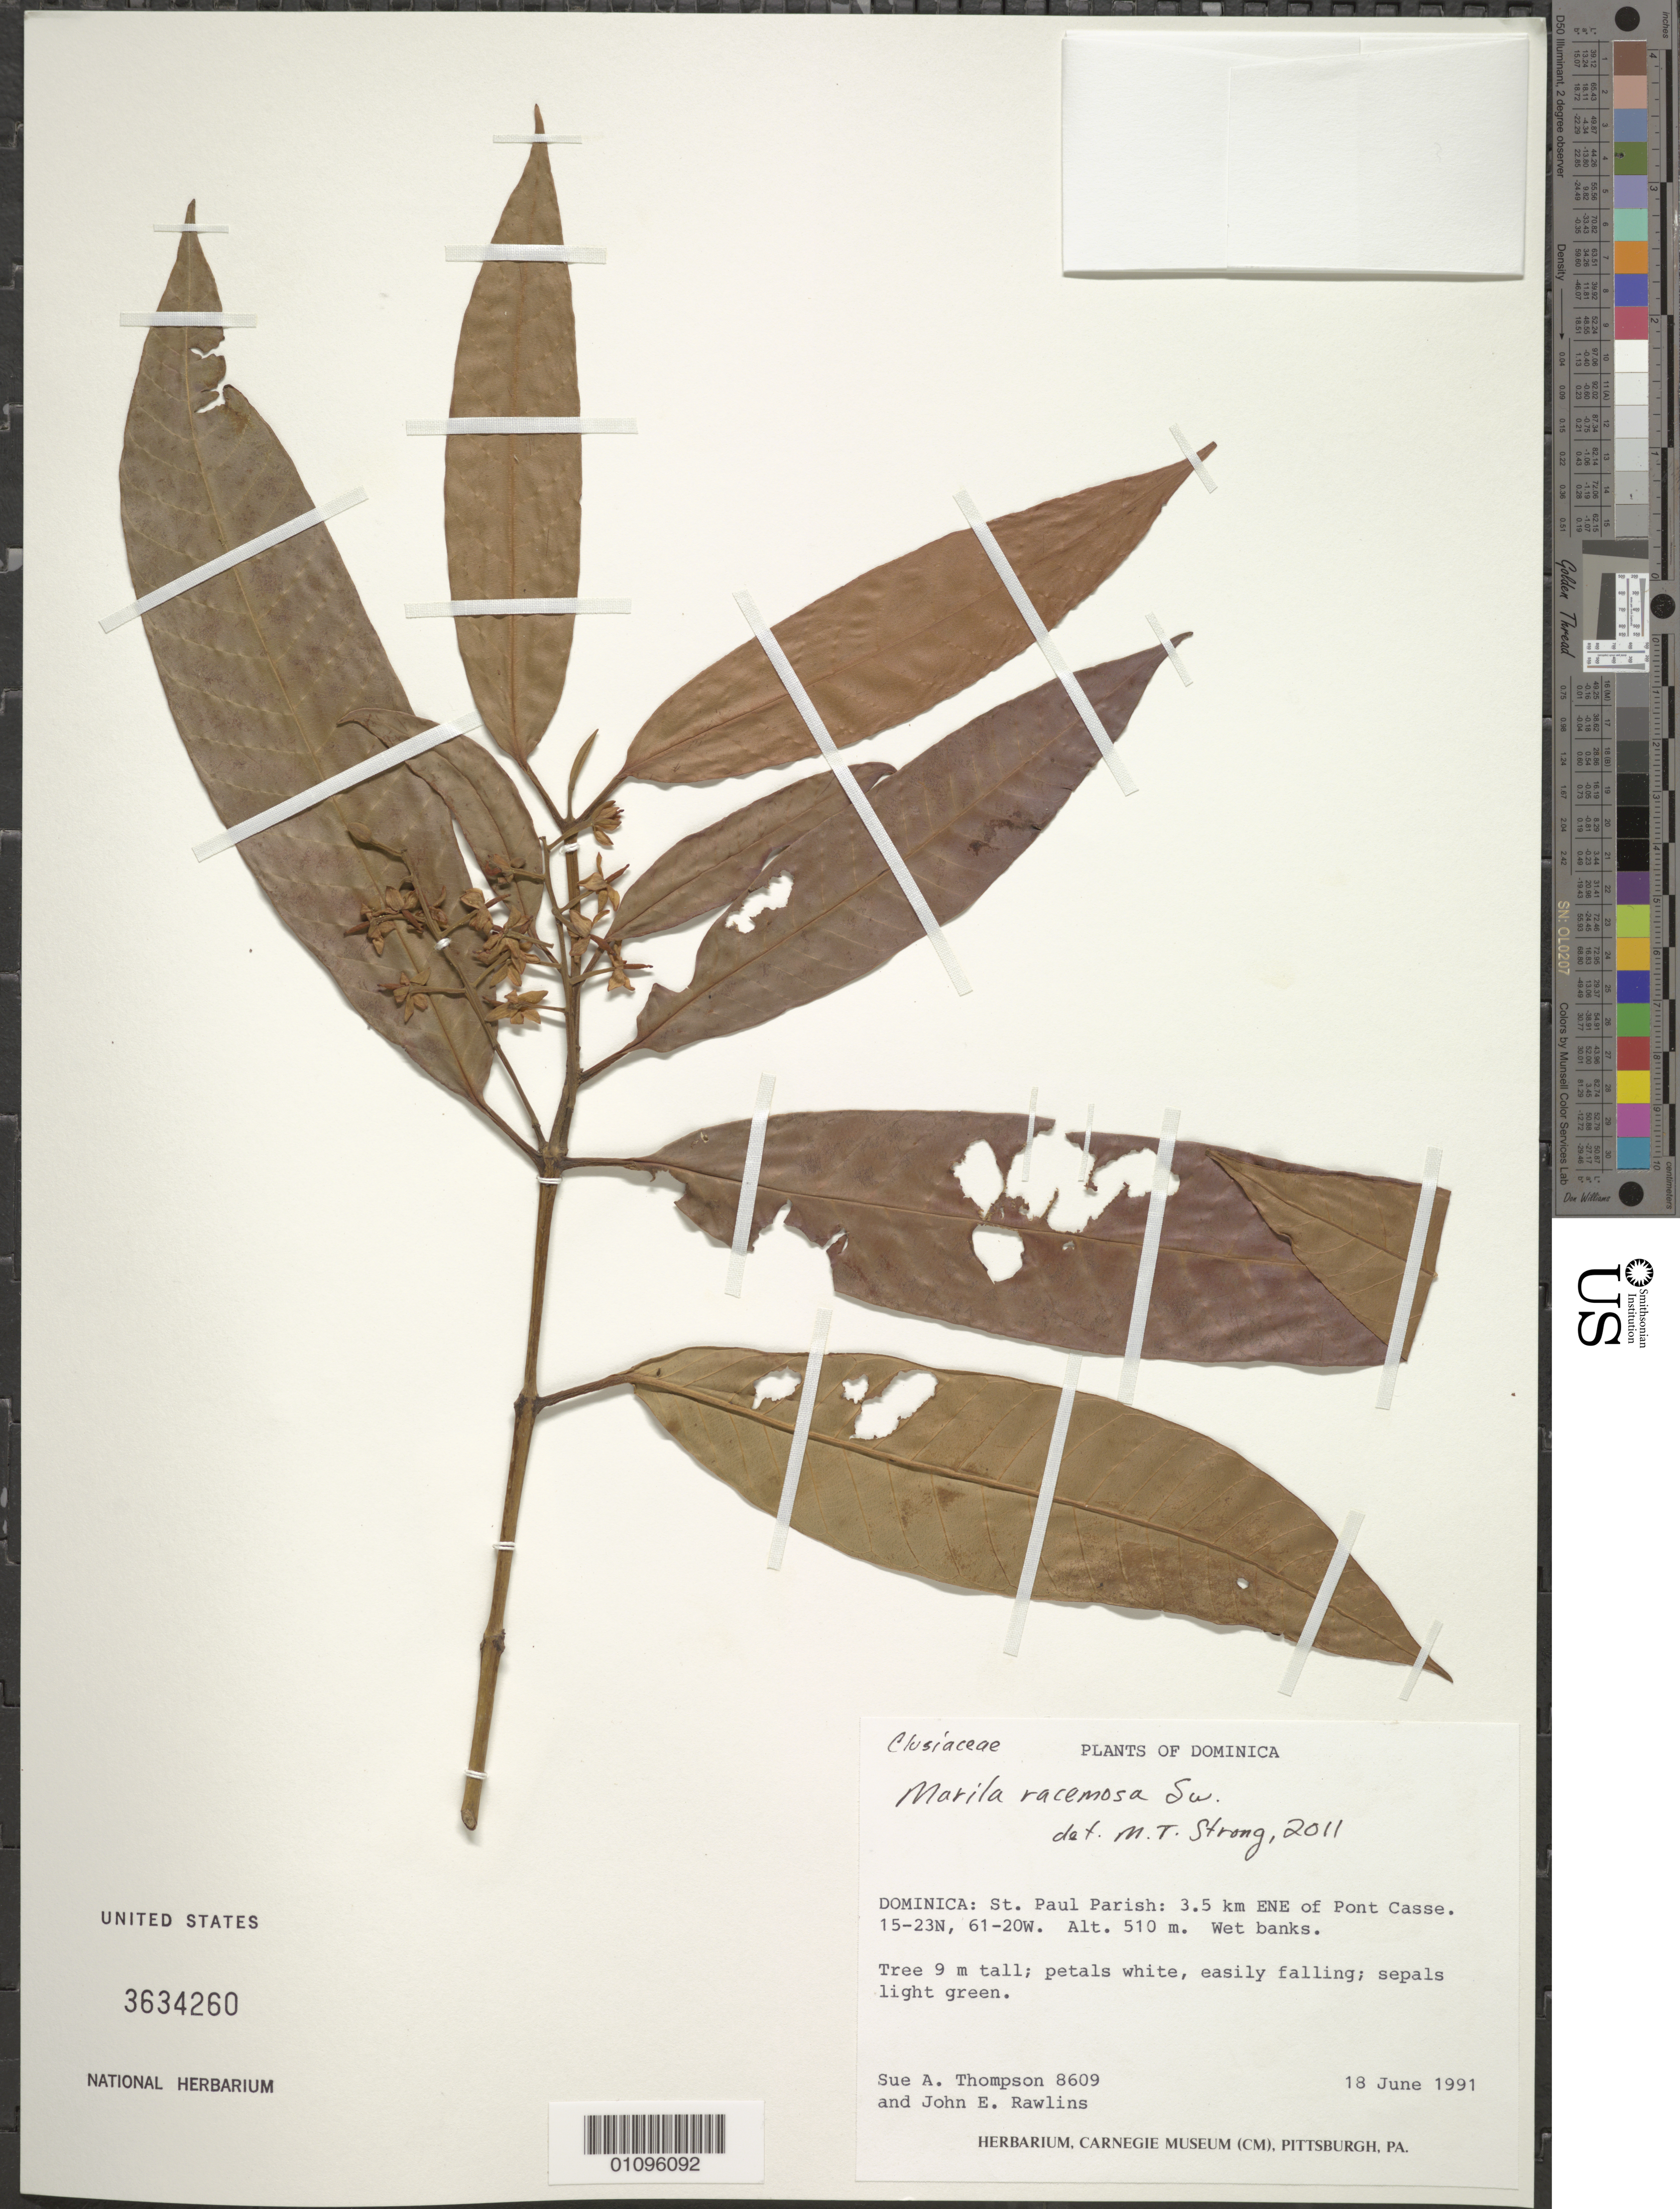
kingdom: Plantae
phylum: Tracheophyta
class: Magnoliopsida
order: Malpighiales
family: Calophyllaceae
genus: Marila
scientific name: Marila racemosa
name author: Sw.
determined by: Strong, M. T., (US), Smithsonian Institution - National Museum of Natural History (UNITED STATES)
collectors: S. A. Thompson & J. Rawlins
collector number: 8609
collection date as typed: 18 Jun 1991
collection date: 1991-06-18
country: Dominica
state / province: St. Paul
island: Dominica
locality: Pont Casse, 3.5 km ENE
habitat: Wet banks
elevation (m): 510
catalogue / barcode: US 3634260